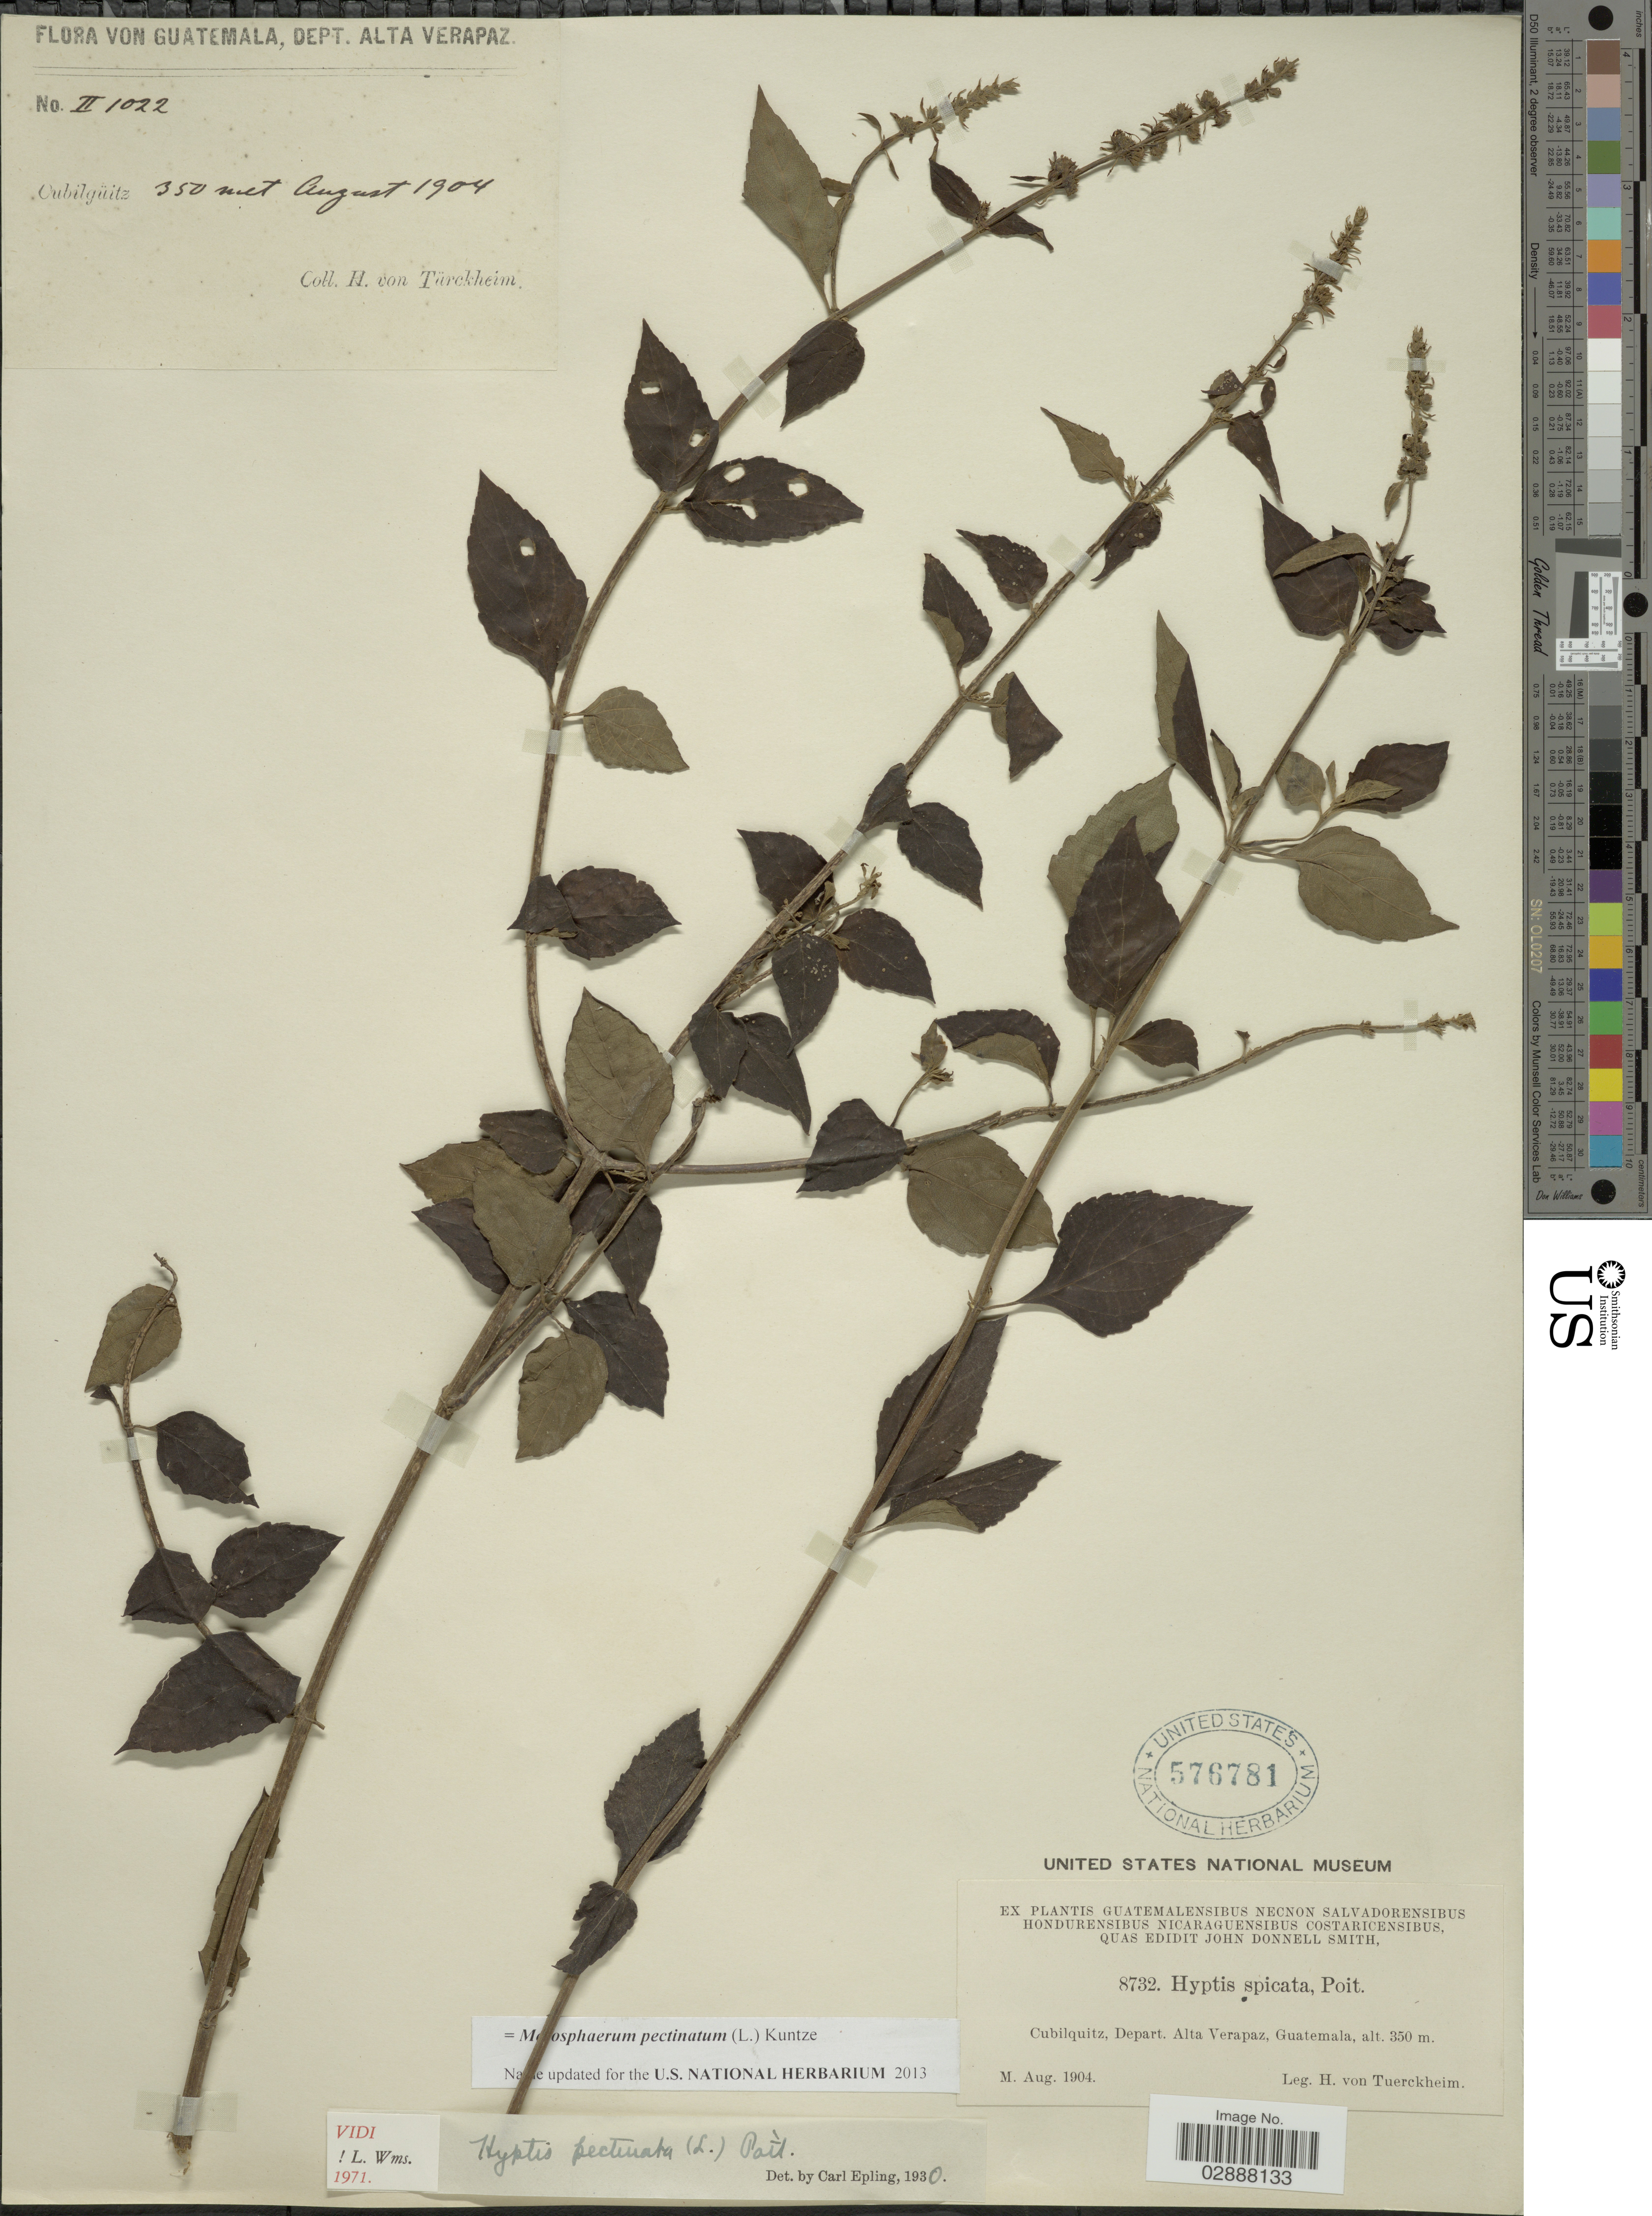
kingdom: Plantae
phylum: Tracheophyta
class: Magnoliopsida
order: Lamiales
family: Lamiaceae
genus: Mesosphaerum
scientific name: Mesosphaerum pectinatum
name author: (L.) Kuntze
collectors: H. von Türckheim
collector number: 8732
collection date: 1904-08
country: Guatemala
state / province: Alta Verapaz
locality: Cubilquitz, Depart. Alta Verapaz.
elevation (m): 350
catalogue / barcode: US 576781